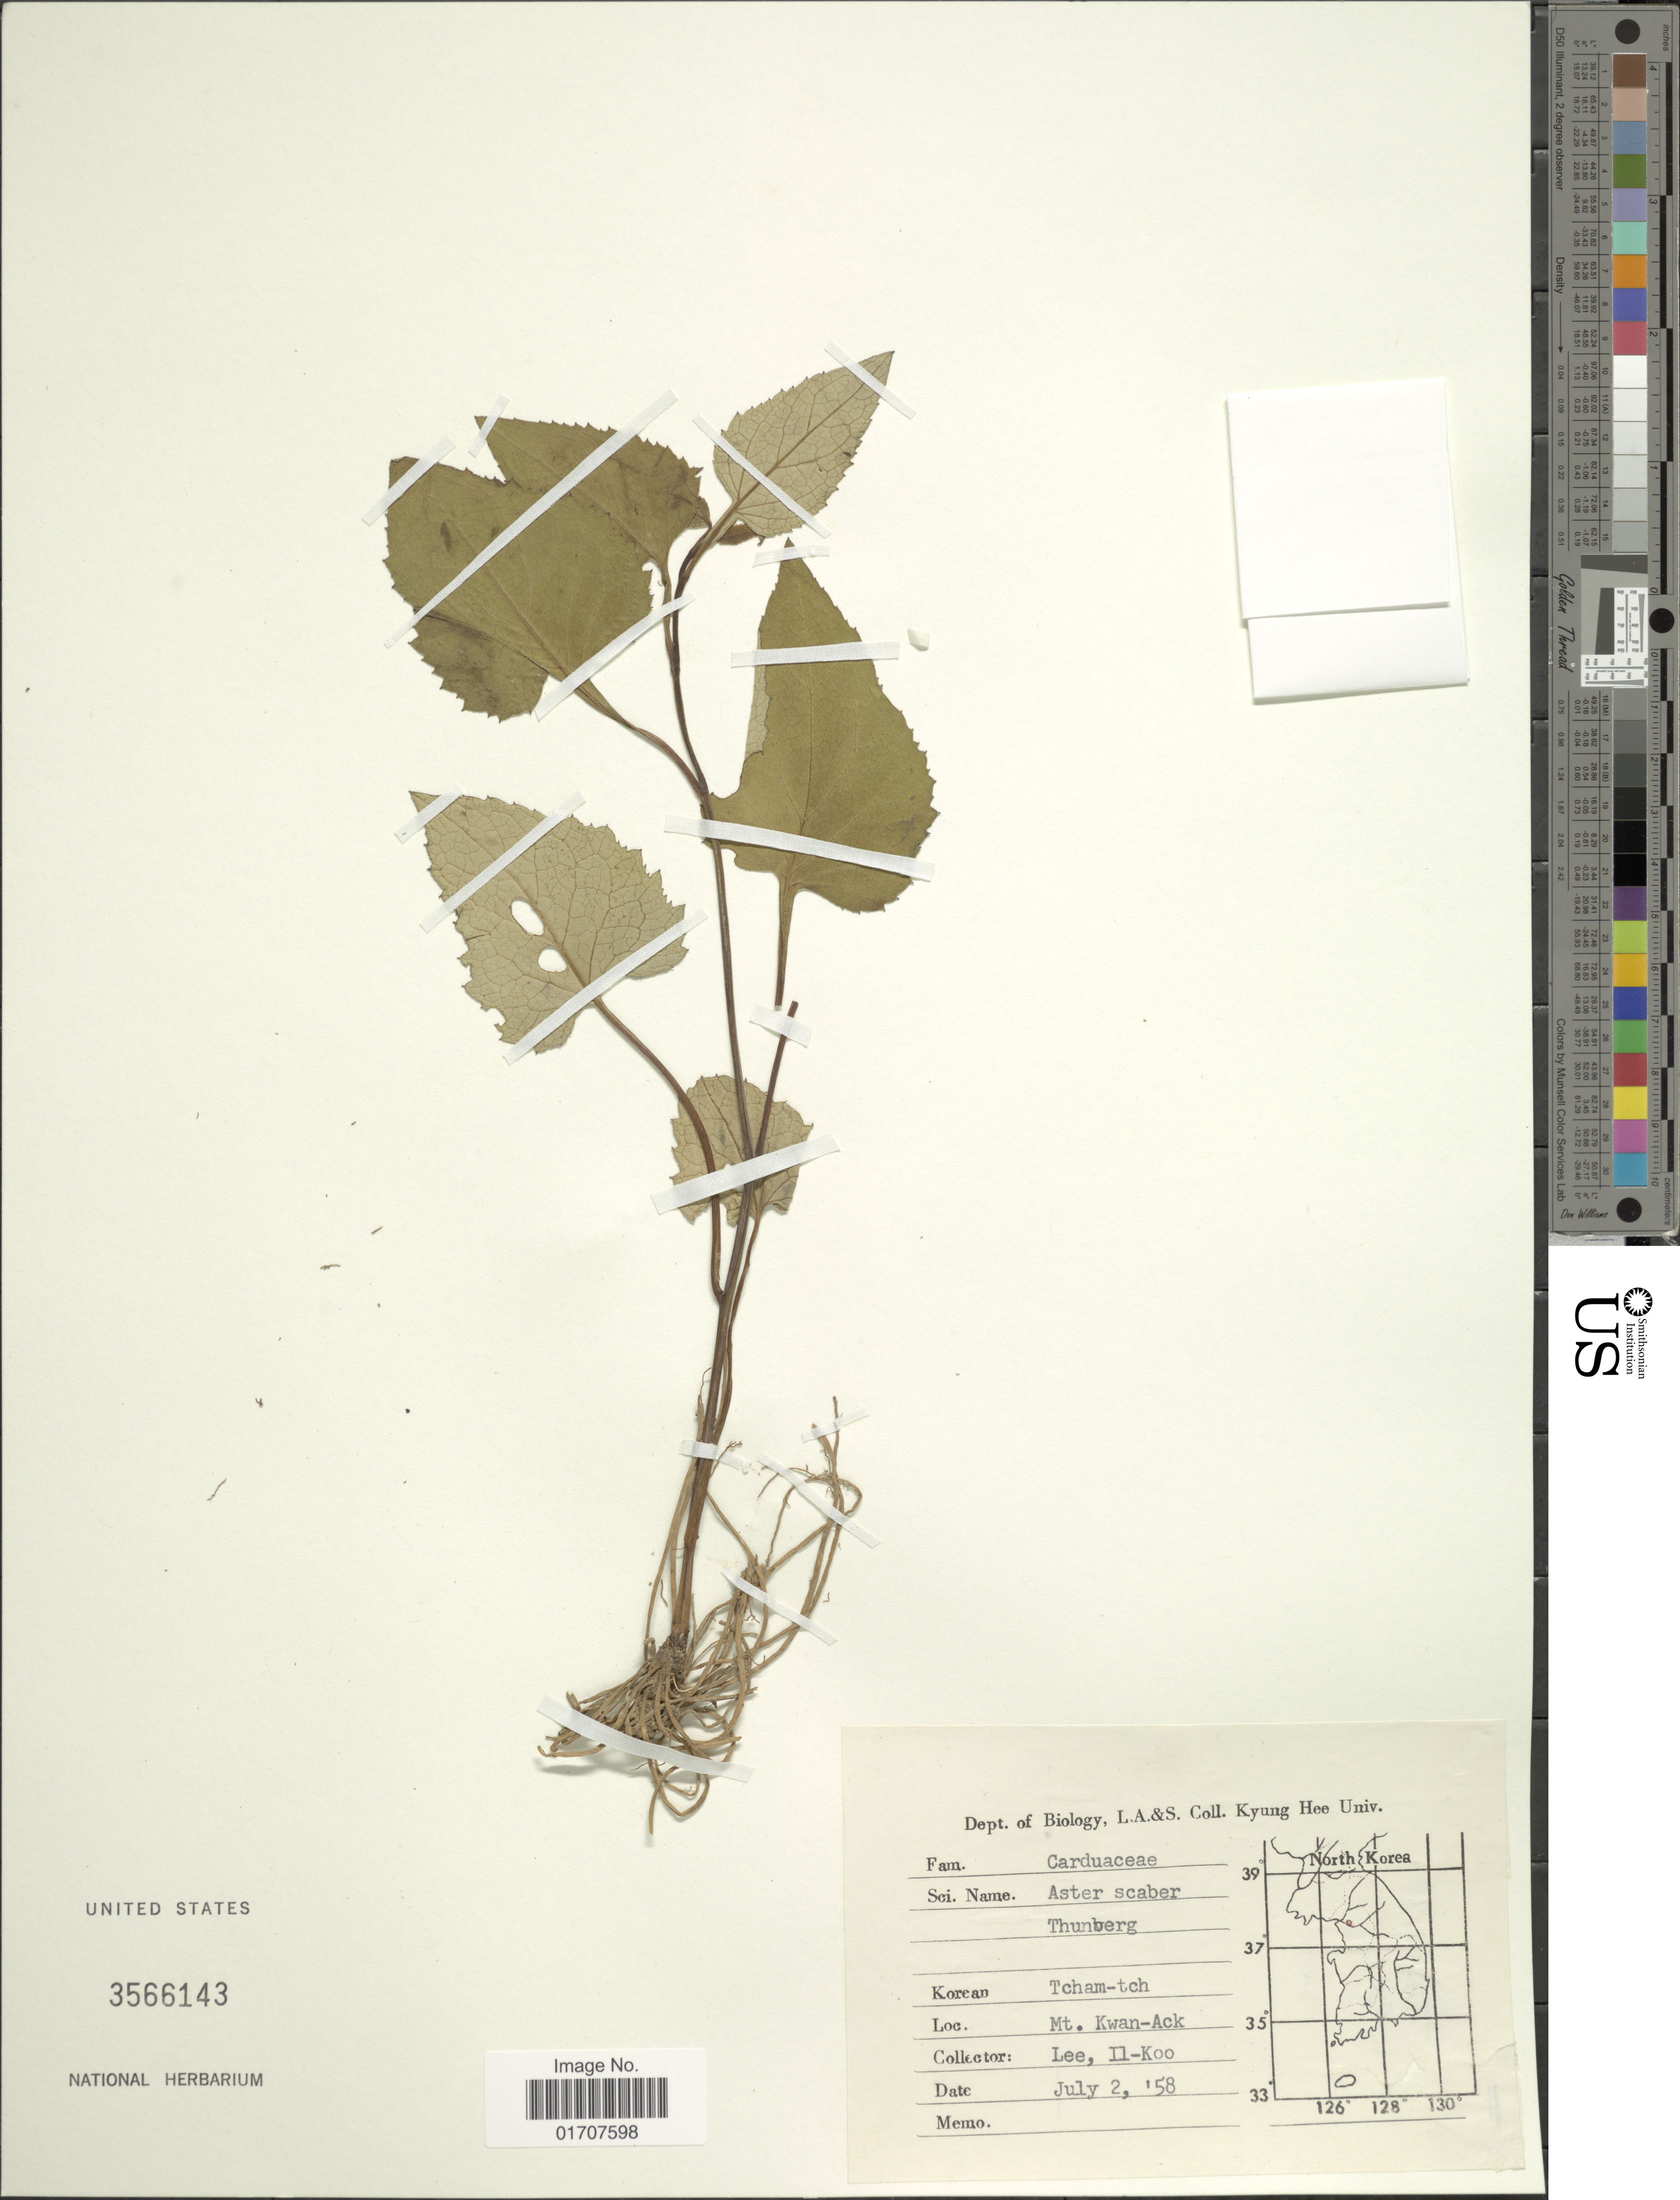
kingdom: Plantae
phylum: Tracheophyta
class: Magnoliopsida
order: Asterales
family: Asteraceae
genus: Doellingeria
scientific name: Doellingeria scaber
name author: (Thunb.) Nees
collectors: I. Lee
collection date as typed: Transcribed d/m/y: 2/7/58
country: South Korea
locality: Mt. Kwan-Ack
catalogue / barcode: US 3566143